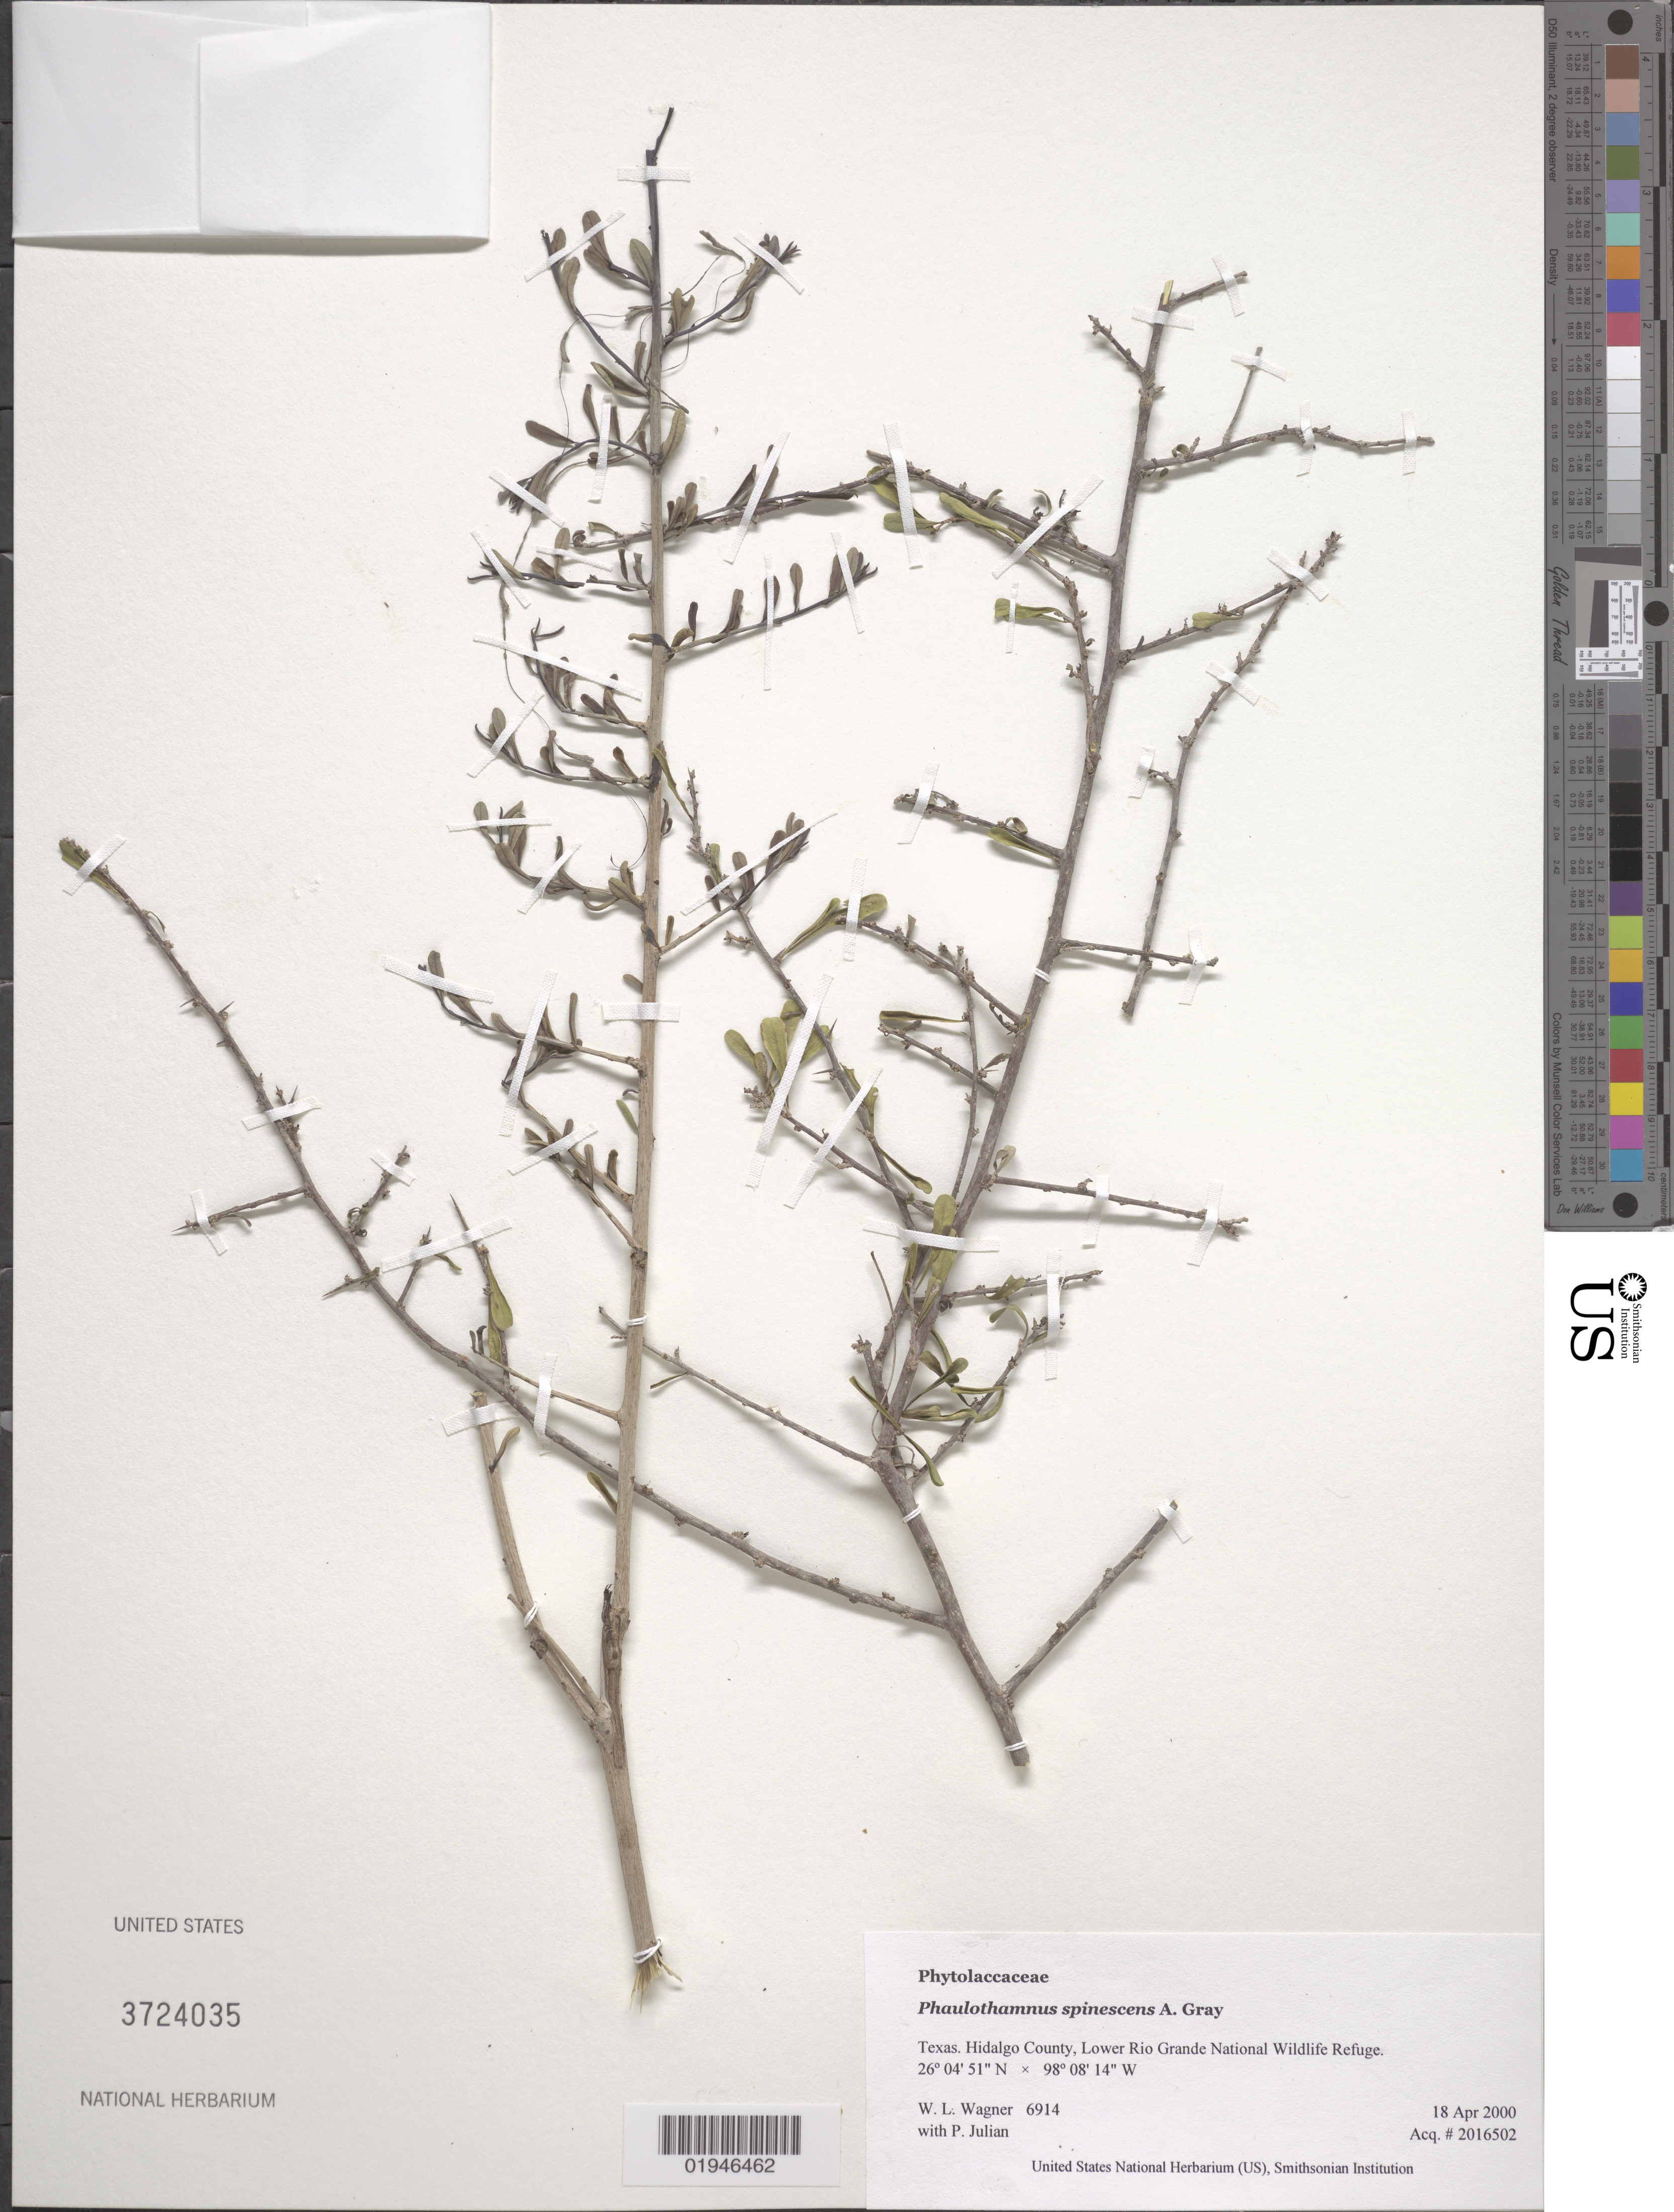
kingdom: Plantae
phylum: Tracheophyta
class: Magnoliopsida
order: Caryophyllales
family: Achatocarpaceae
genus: Phaulothamnus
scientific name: Phaulothamnus spinescens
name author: A. Gray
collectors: W. L. Wagner & P. Julian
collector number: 6914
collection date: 2000-04-18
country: United States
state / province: Texas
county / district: Hidalgo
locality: Lower Rio Grande National Wildlife Refuge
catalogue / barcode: US 3724035